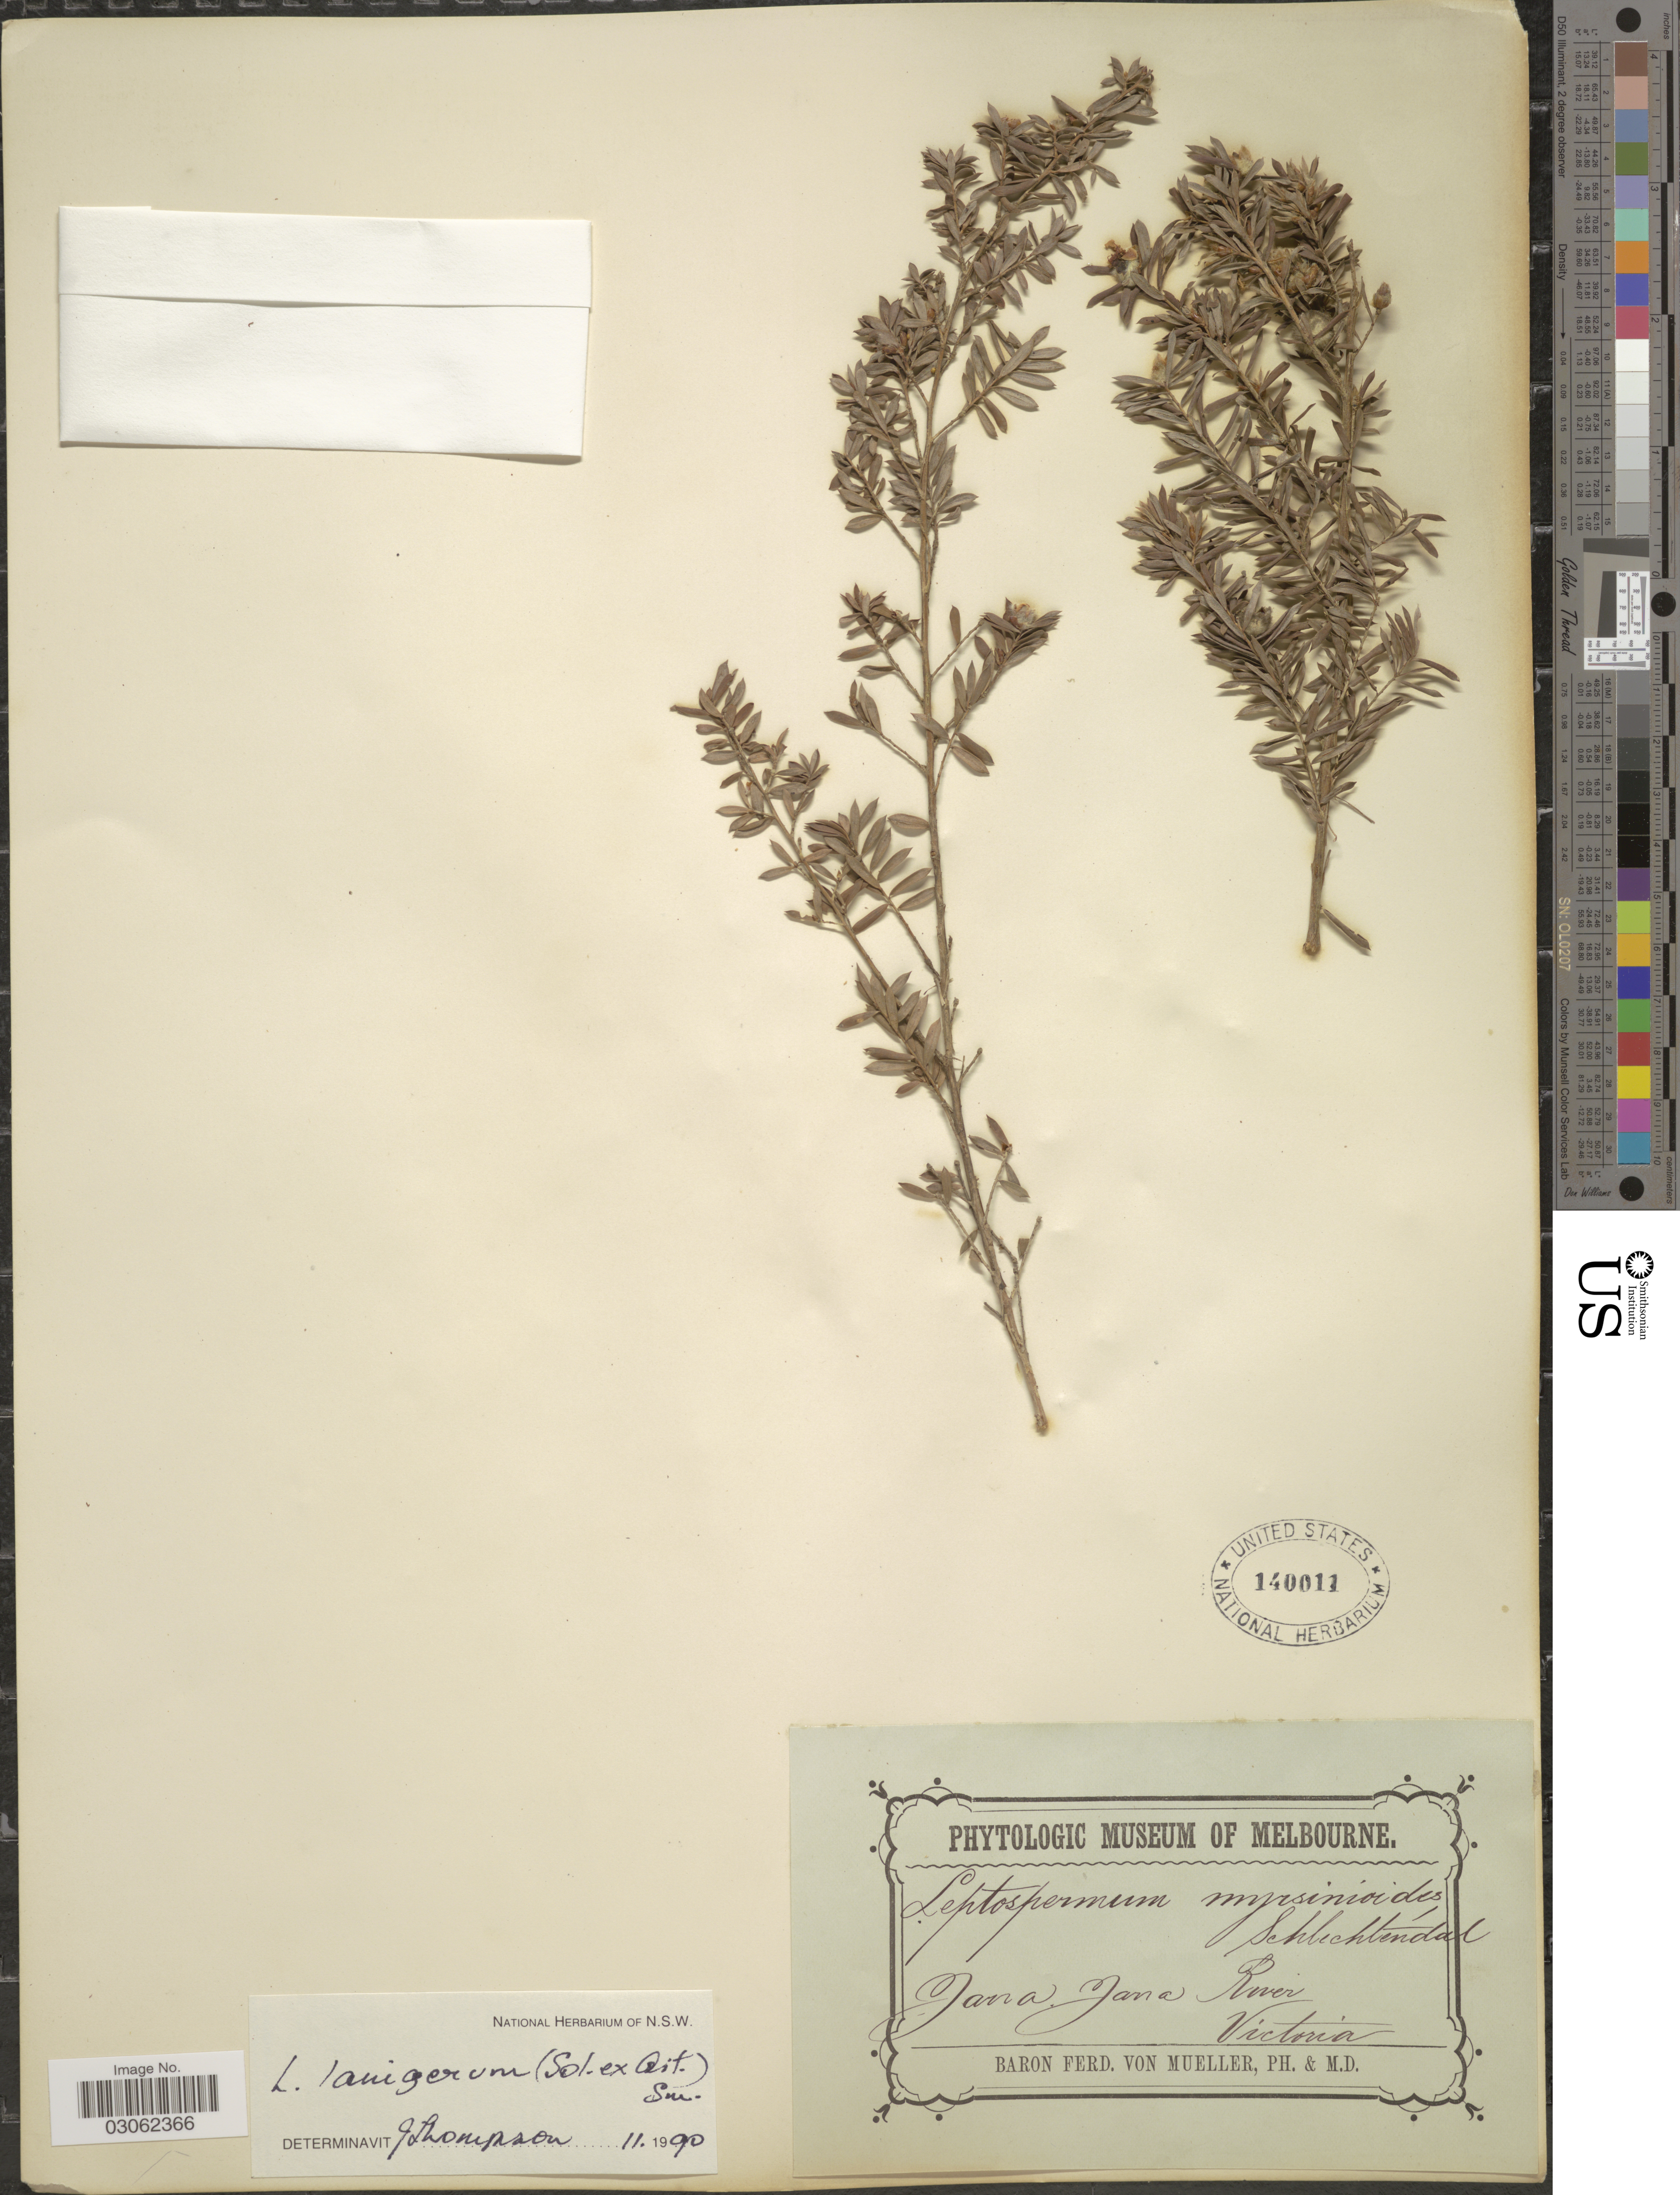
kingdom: Plantae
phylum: Tracheophyta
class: Magnoliopsida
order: Myrtales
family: Myrtaceae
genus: Leptospermum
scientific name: Leptospermum lanigerum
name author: (Aiton) Sm.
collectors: F. Mueller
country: Australia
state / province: Victoria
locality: Yarra, Yarra River. Victoria.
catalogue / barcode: US 140011